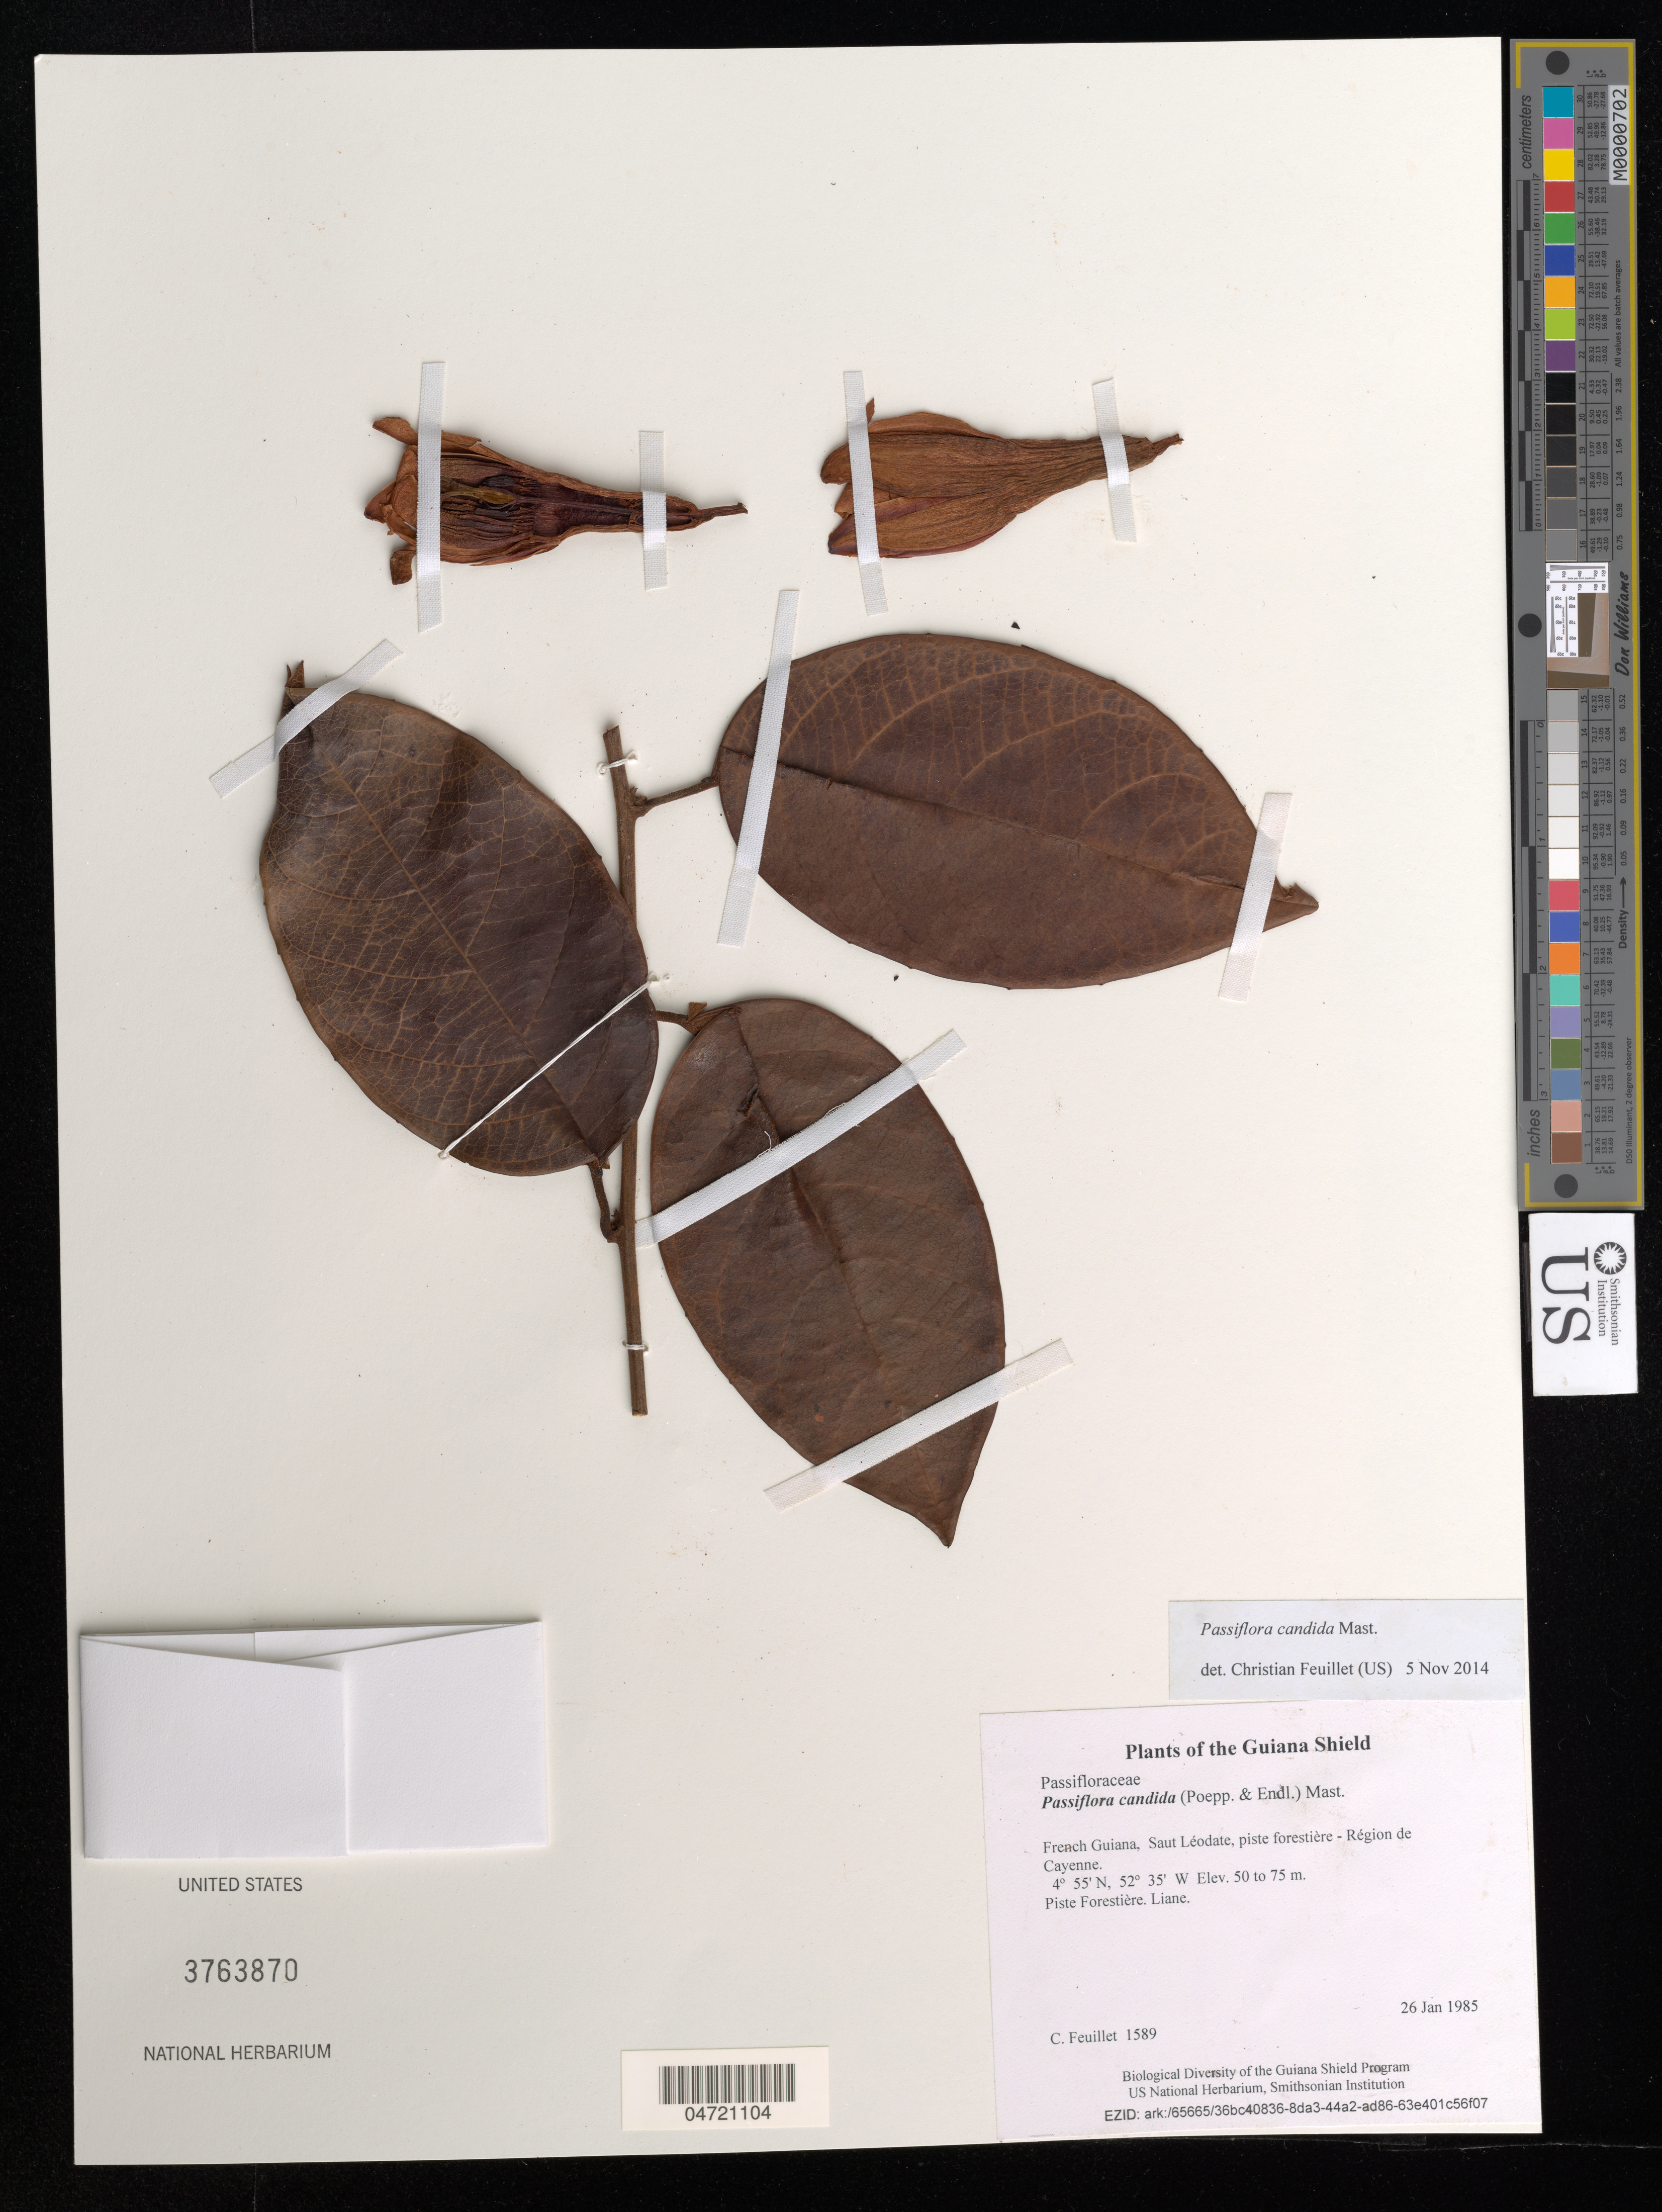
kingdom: Plantae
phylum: Tracheophyta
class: Magnoliopsida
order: Malpighiales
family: Passifloraceae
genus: Passiflora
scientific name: Passiflora candida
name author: (Poepp. & Endl.) Mast.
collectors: C. Feuillet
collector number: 1589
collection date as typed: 26 Jan 1985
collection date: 1985-01-26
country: French Guiana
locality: Saut Léodate, piste forestière - Région de Cayenne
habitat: Piste Forestière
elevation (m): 50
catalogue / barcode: US 3763870